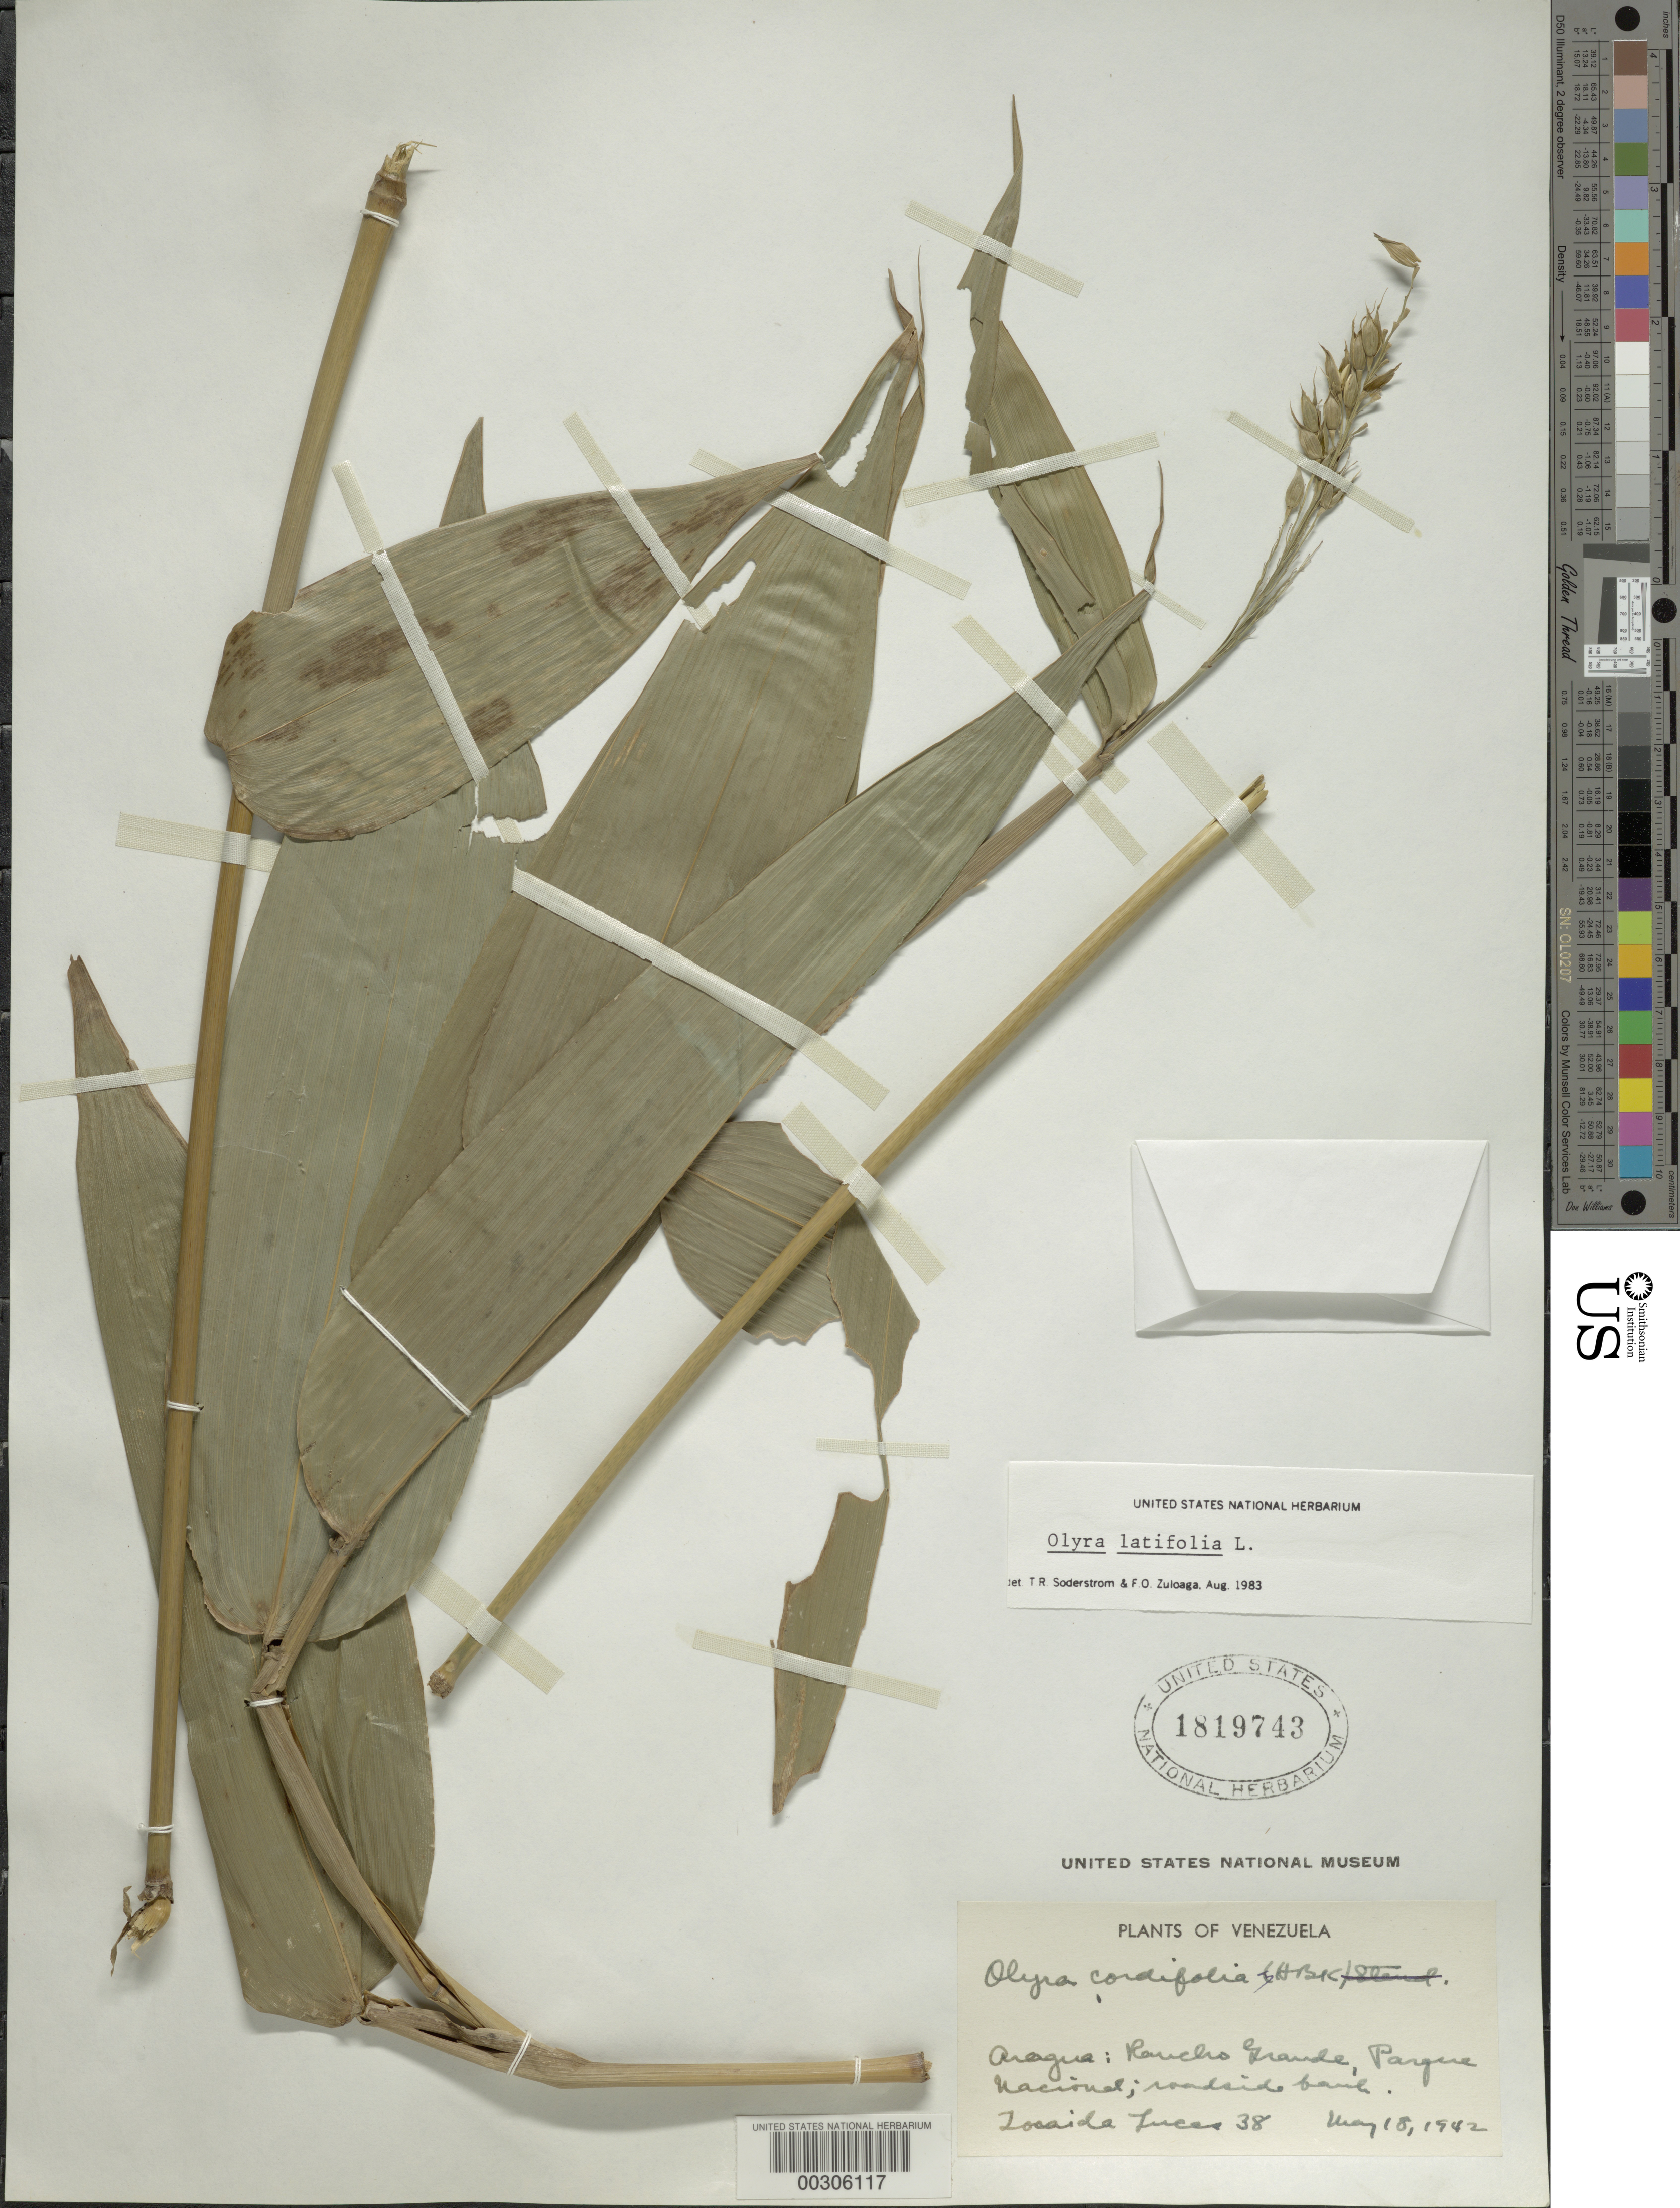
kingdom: Plantae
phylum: Tracheophyta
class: Liliopsida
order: Poales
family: Poaceae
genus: Olyra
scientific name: Olyra latifolia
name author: L.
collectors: T. Luces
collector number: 38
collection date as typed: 18 May 1942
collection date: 1942-05-18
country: Venezuela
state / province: Aragua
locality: Parque nacional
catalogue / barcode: US 1819743